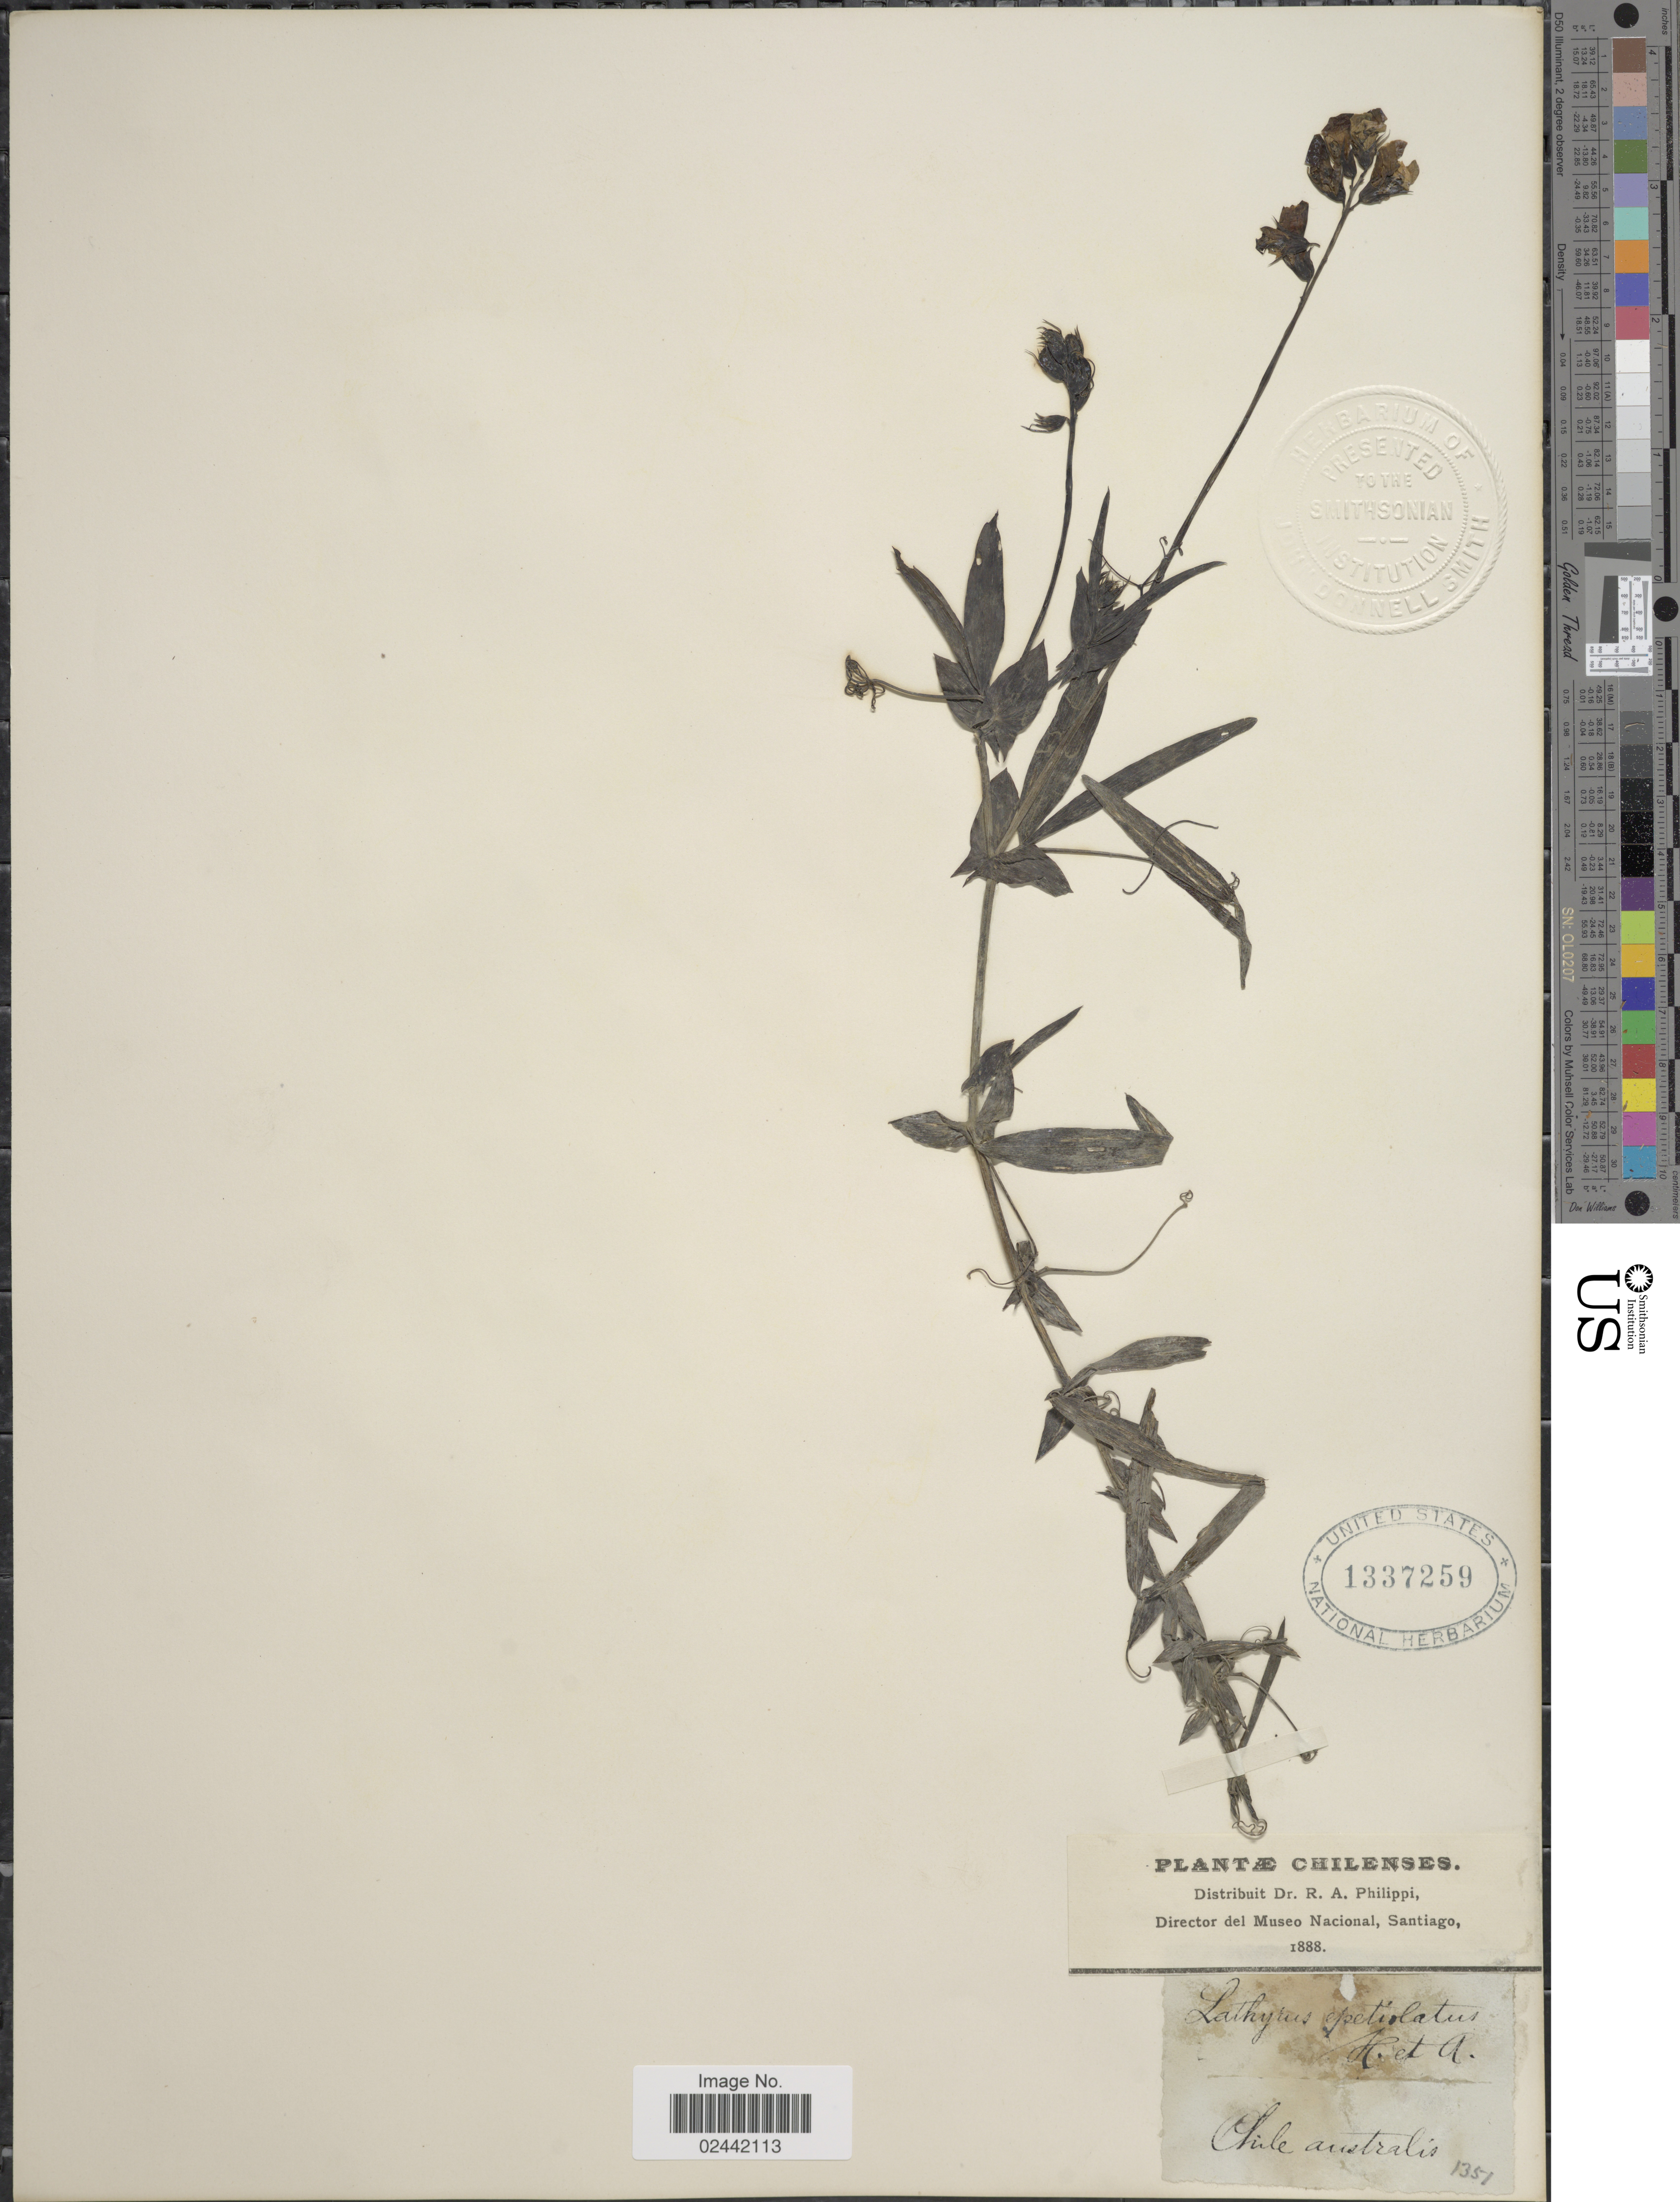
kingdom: Plantae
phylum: Tracheophyta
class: Magnoliopsida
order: Fabales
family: Fabaceae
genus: Lathyrus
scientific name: Lathyrus magellanicus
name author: Lam.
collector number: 1351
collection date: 1888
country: Chile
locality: Chule australis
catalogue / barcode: US 1337259